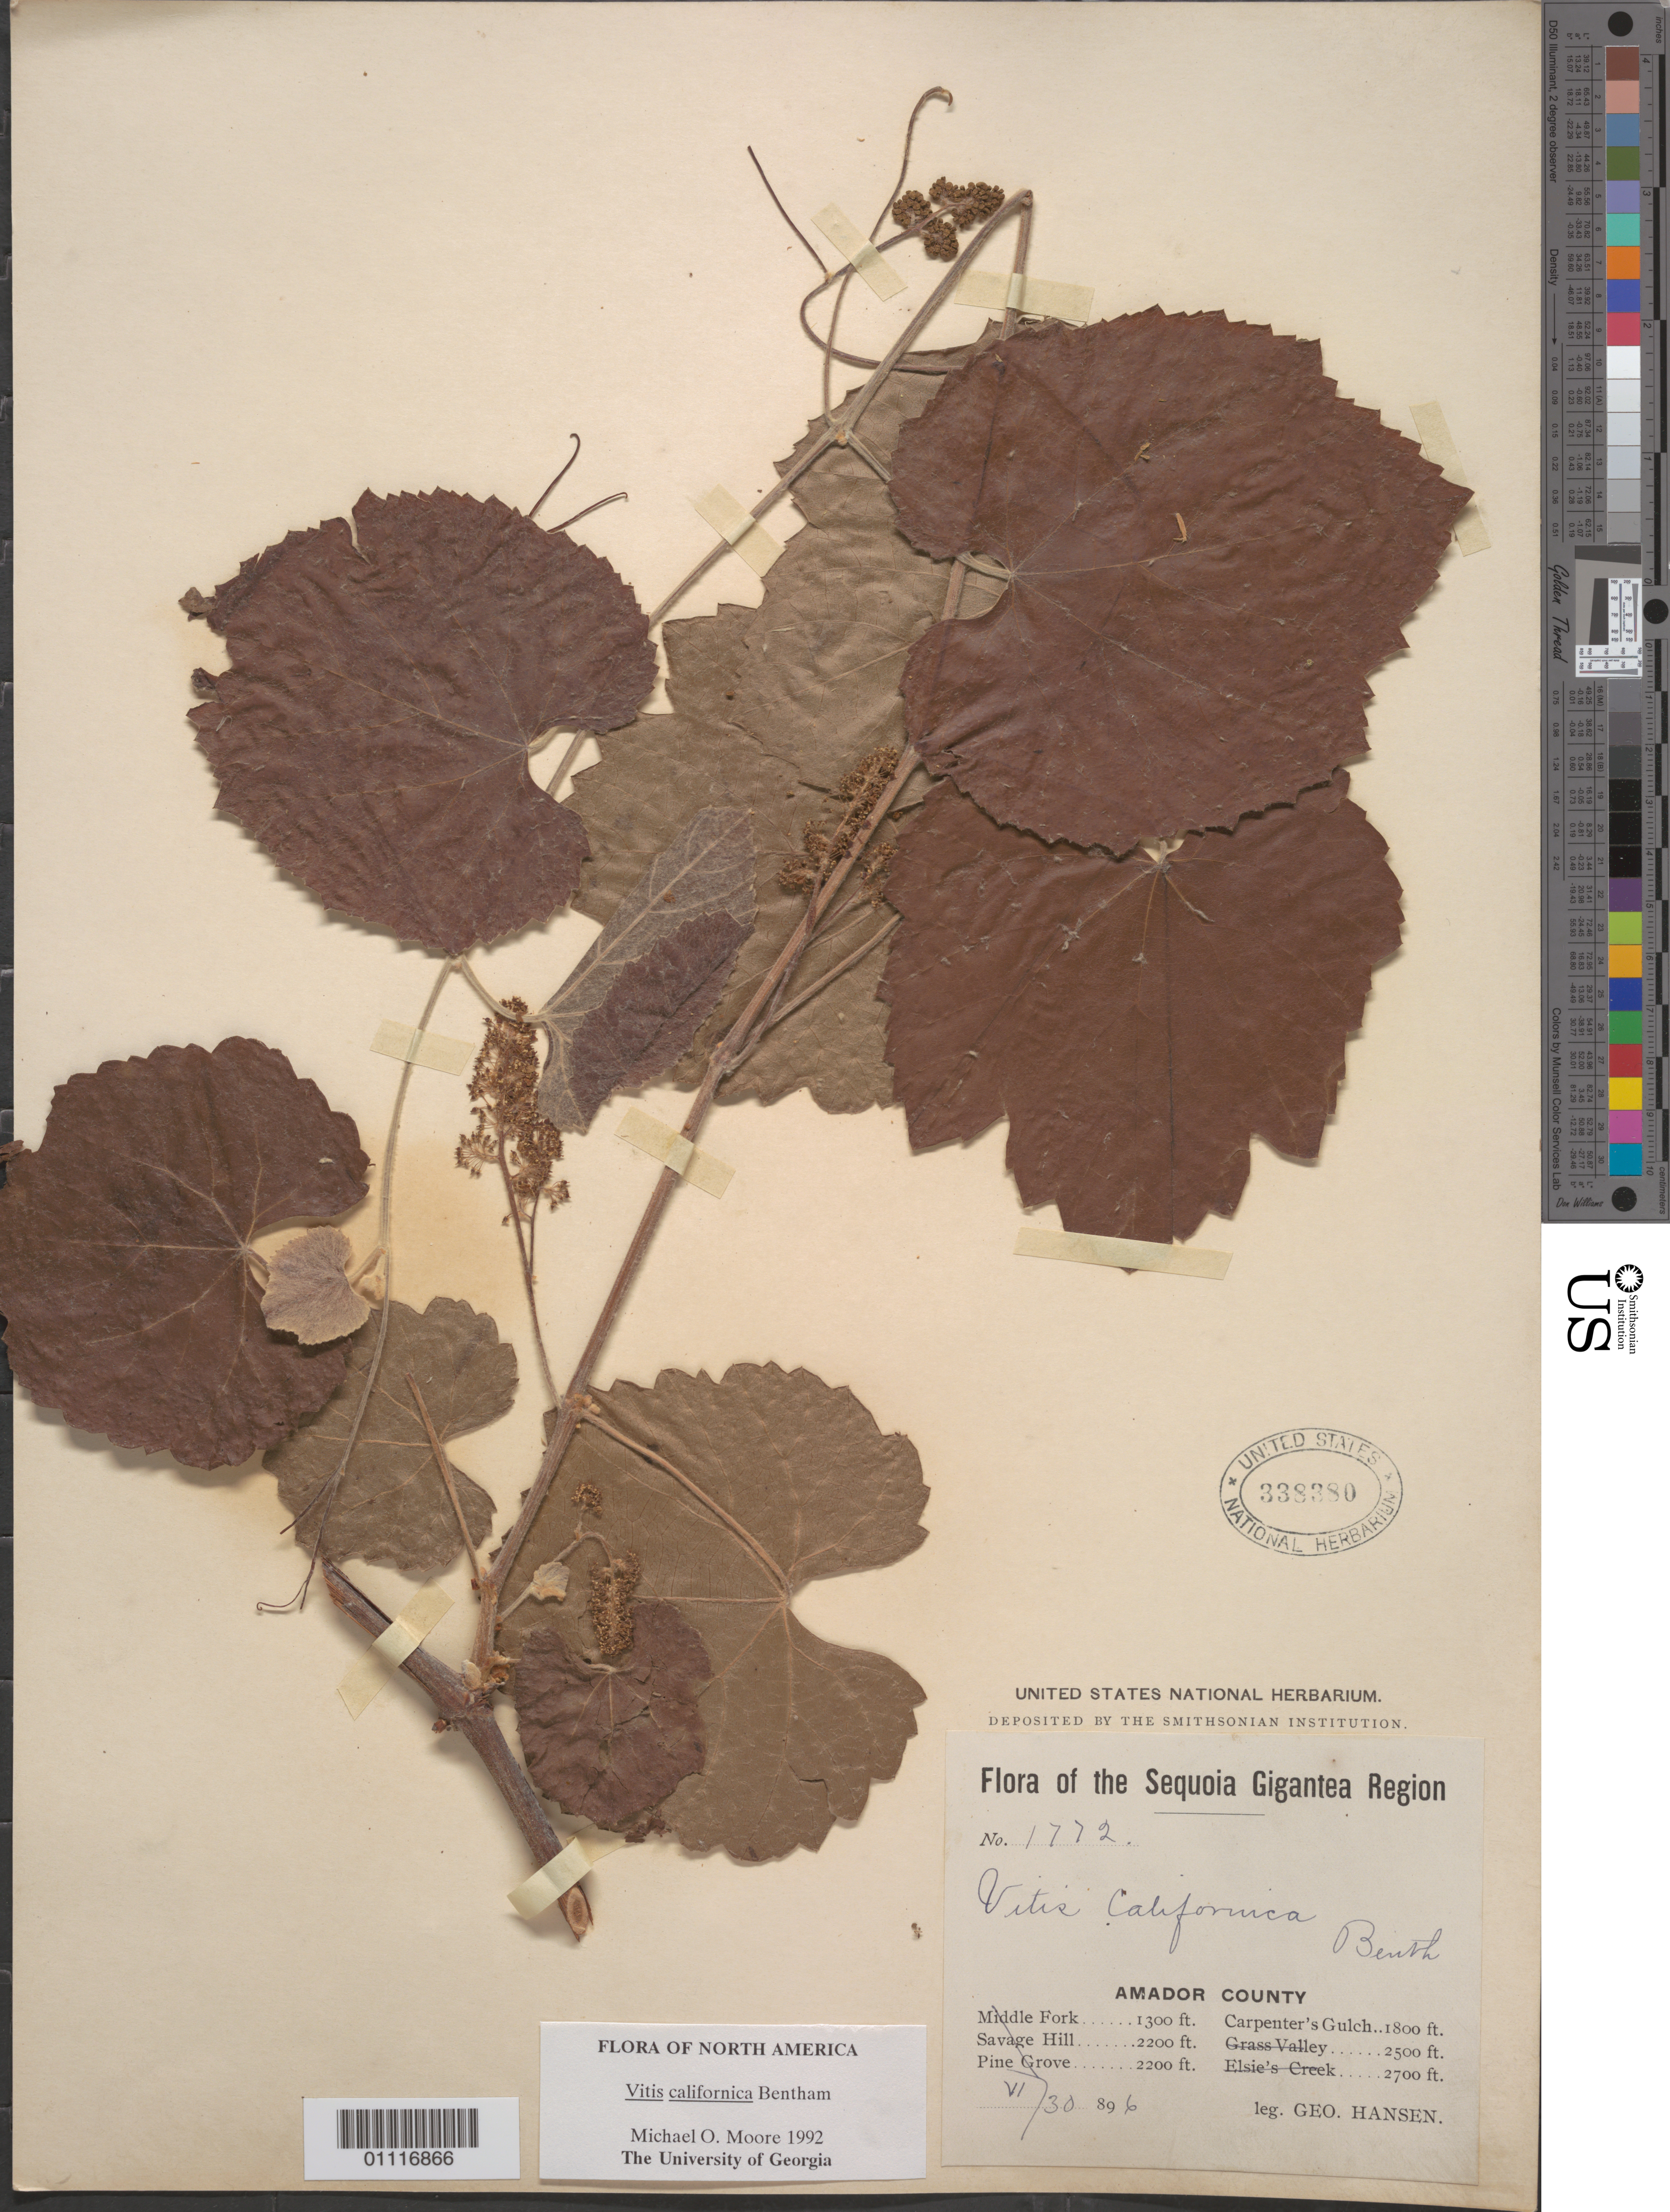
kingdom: Plantae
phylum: Tracheophyta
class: Magnoliopsida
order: Vitales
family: Vitaceae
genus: Vitis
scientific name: Vitis californica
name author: Benth.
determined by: Moore, M. O.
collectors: G. Hansen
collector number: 1772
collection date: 1896-06-30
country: United States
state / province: California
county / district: Amador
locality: Sequoia Gigantea Region, Carpenter's Gulch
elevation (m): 549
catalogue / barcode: US 338380